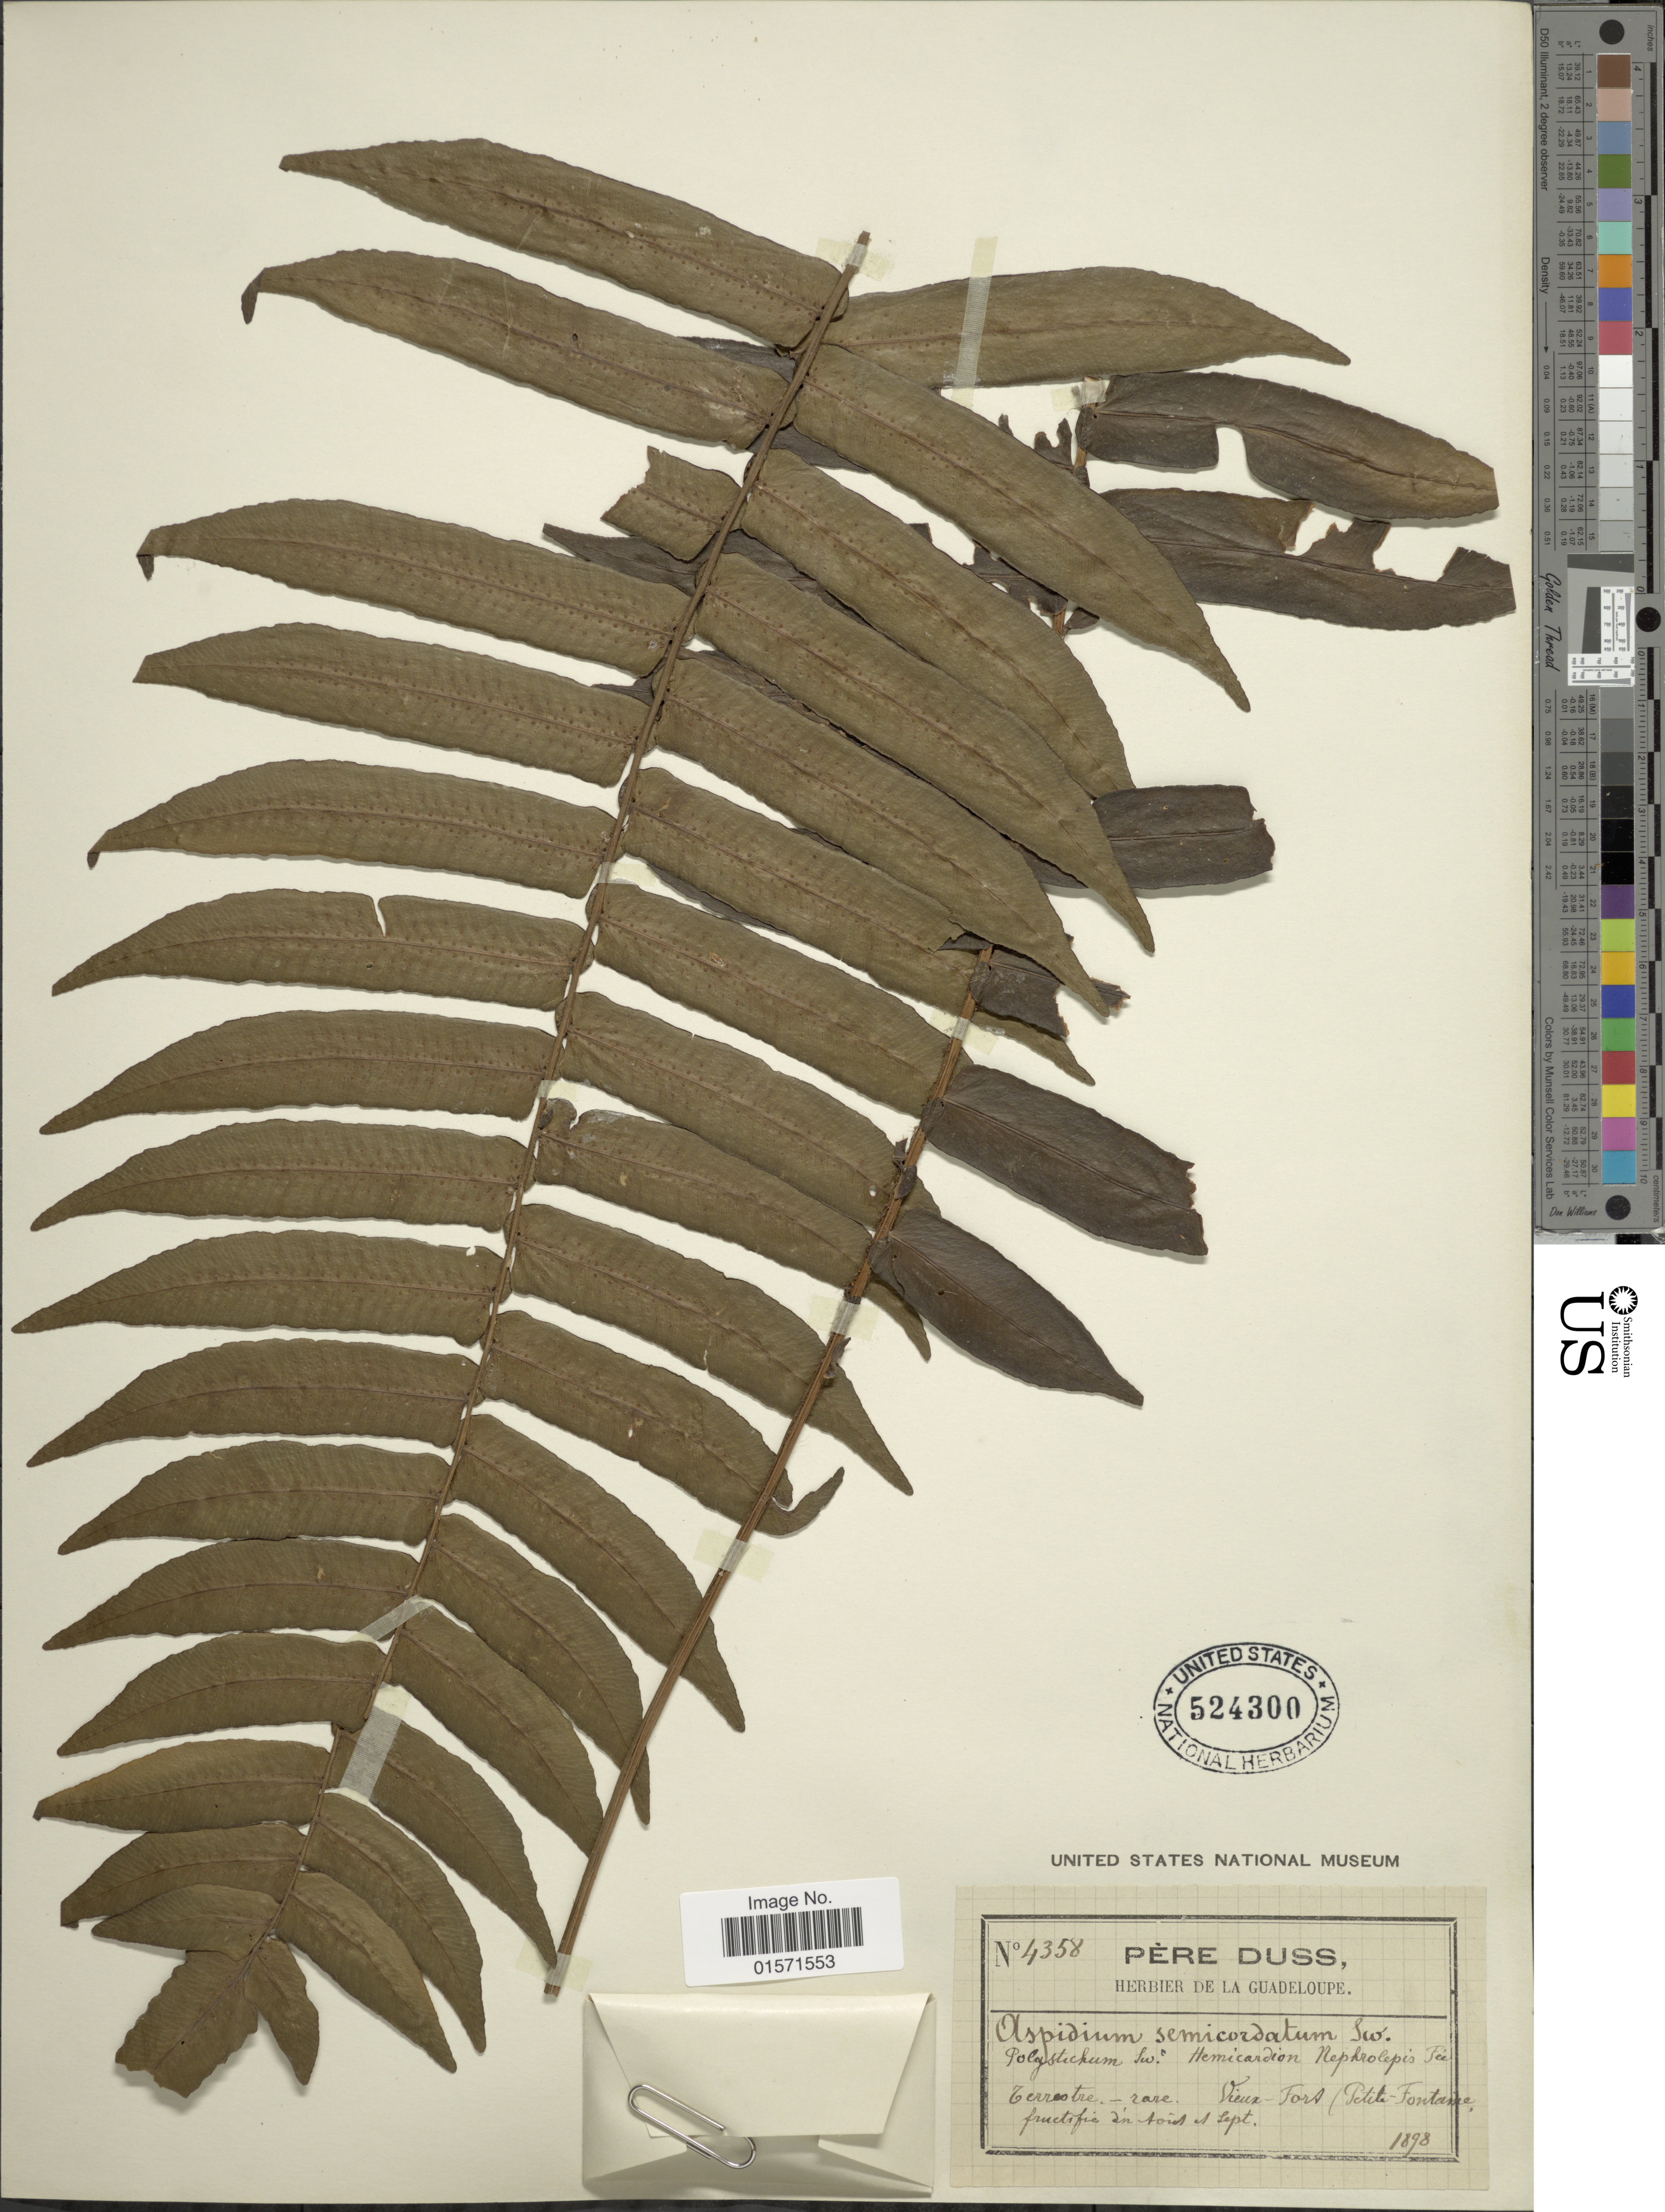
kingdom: Plantae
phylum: Tracheophyta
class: Polypodiopsida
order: Polypodiales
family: Lomariopsidaceae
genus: Cyclopeltis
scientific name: Cyclopeltis semicordata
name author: (Sw.) J. Sm.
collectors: Père Duss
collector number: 4358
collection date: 1898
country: Guadeloupe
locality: Terrestre rare Vieux-Fort (Petite Fontaine)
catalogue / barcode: US 524300